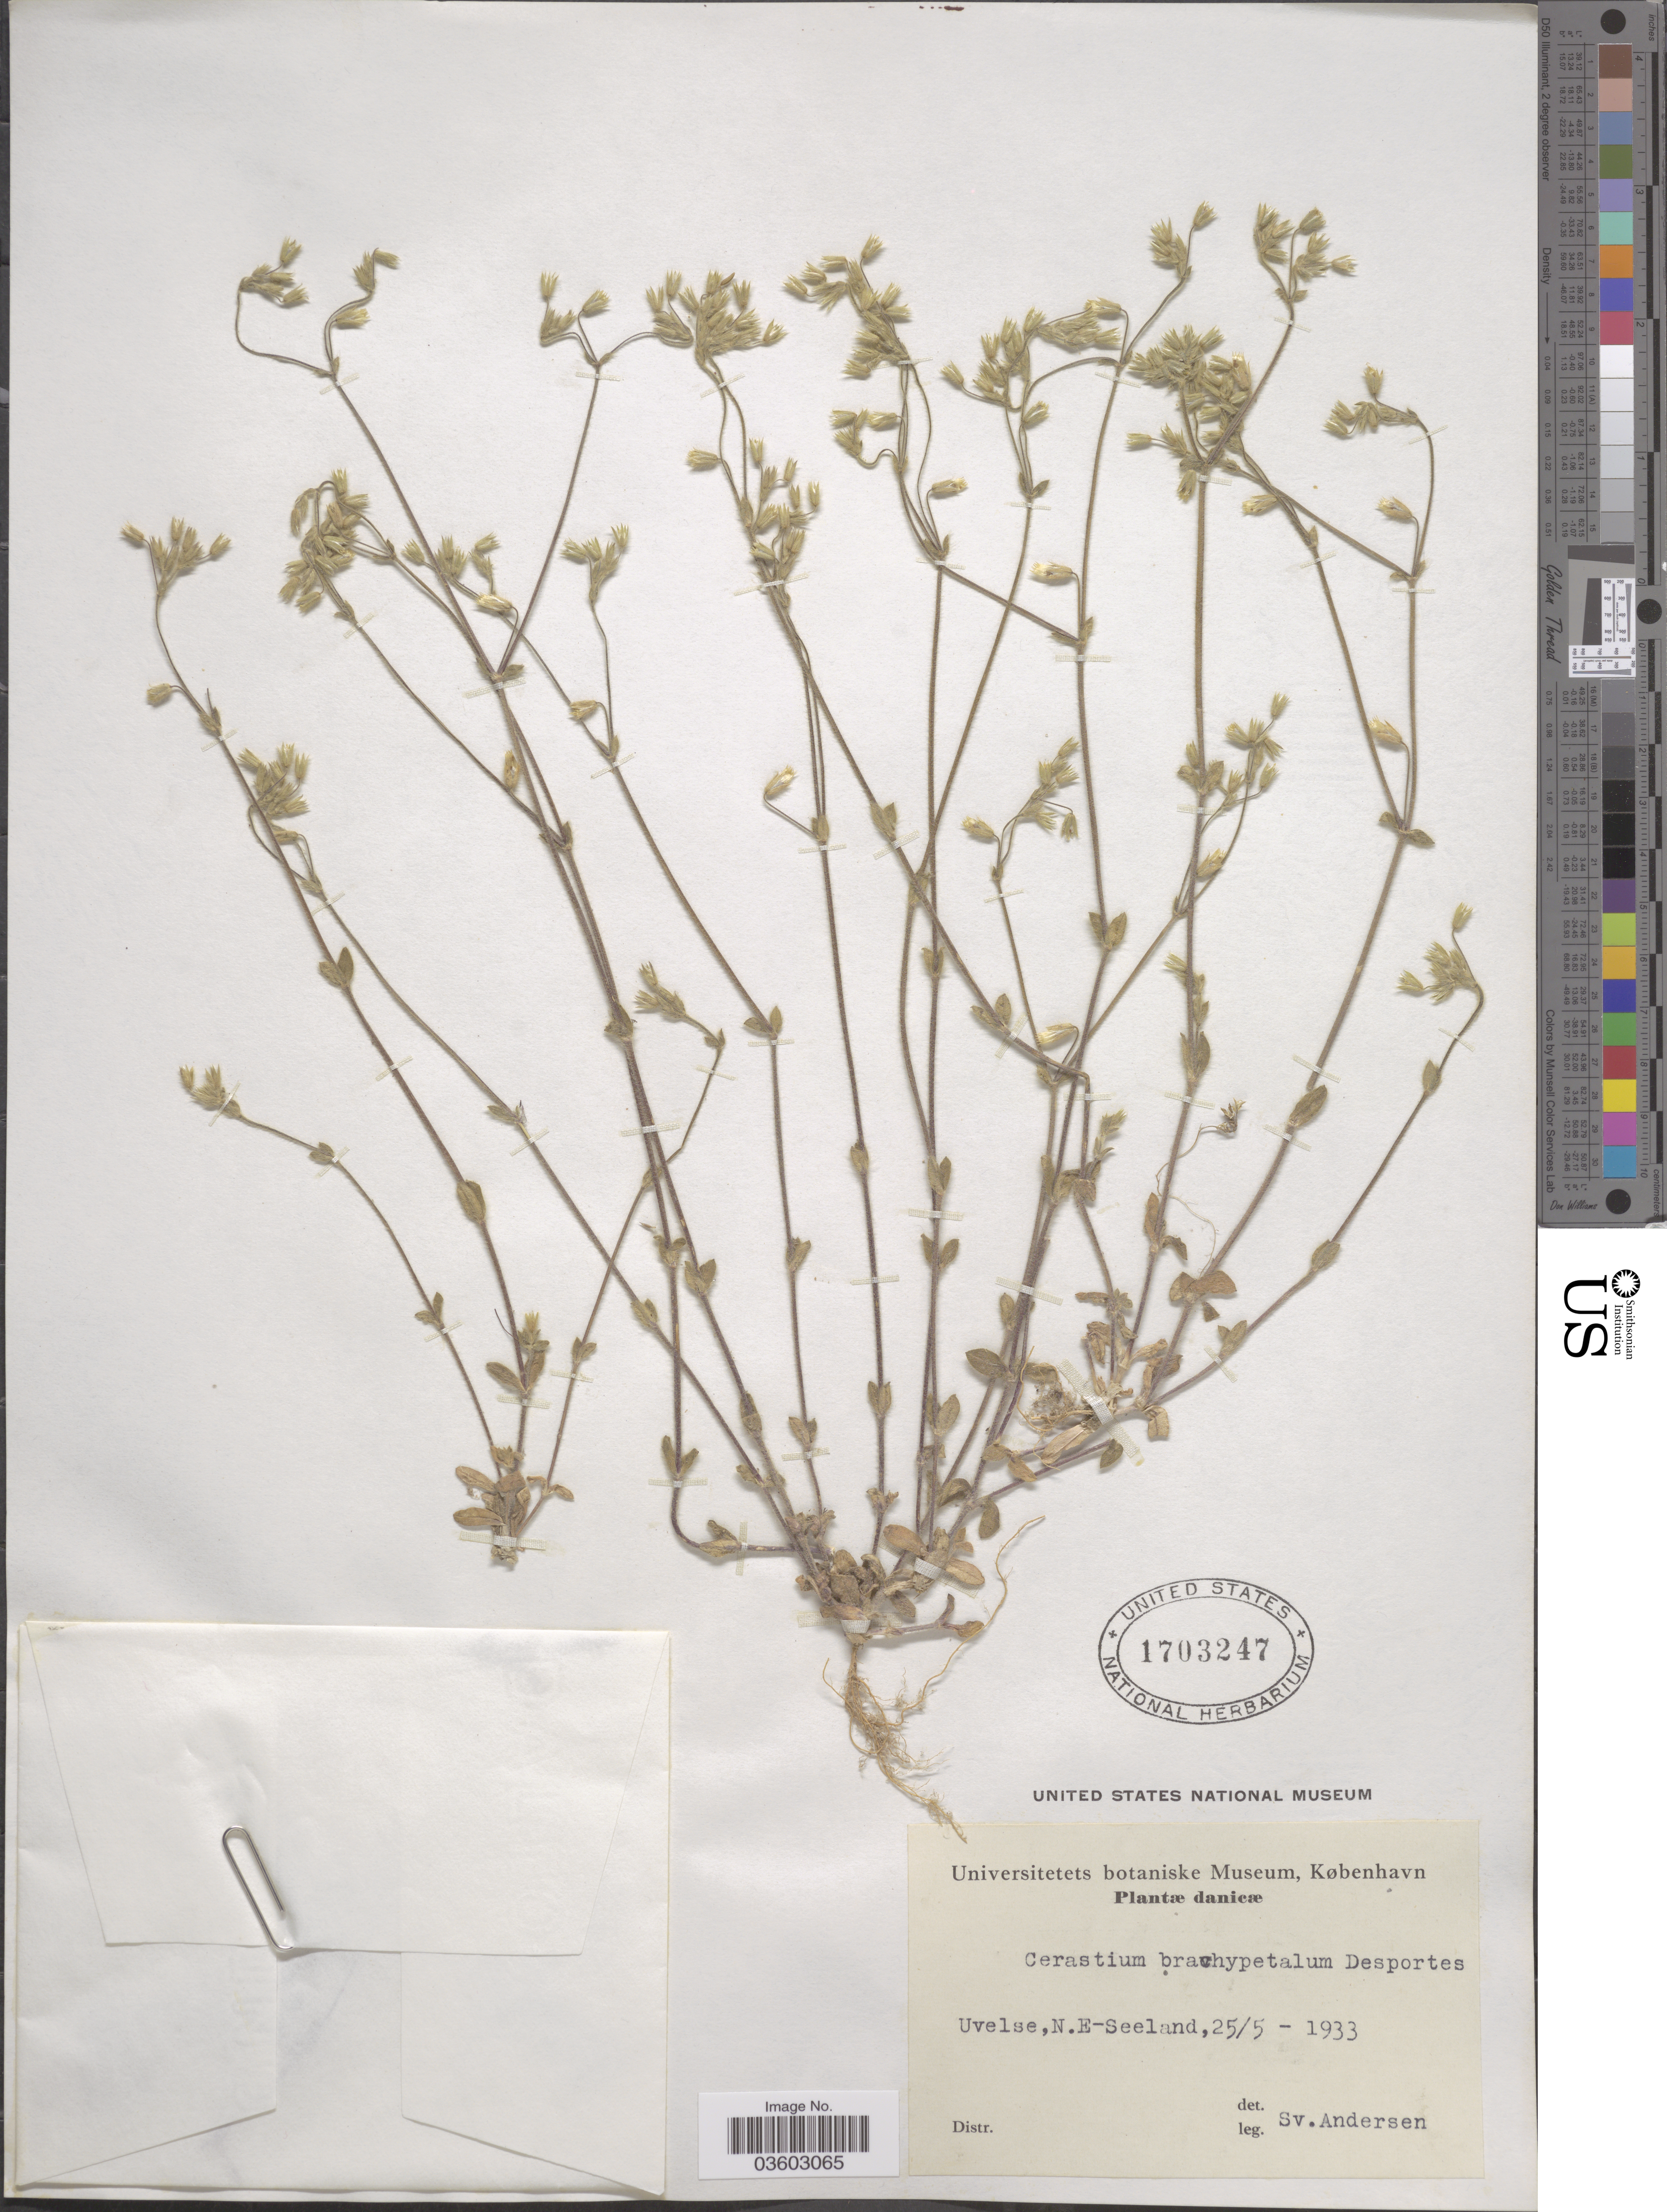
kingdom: Plantae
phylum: Tracheophyta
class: Magnoliopsida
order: Caryophyllales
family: Caryophyllaceae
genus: Cerastium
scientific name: Cerastium brachypetalum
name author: Pers.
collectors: S. Andersen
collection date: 1933-05-25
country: Denmark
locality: Uvelse, N. E-Seeland.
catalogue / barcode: US 1703247